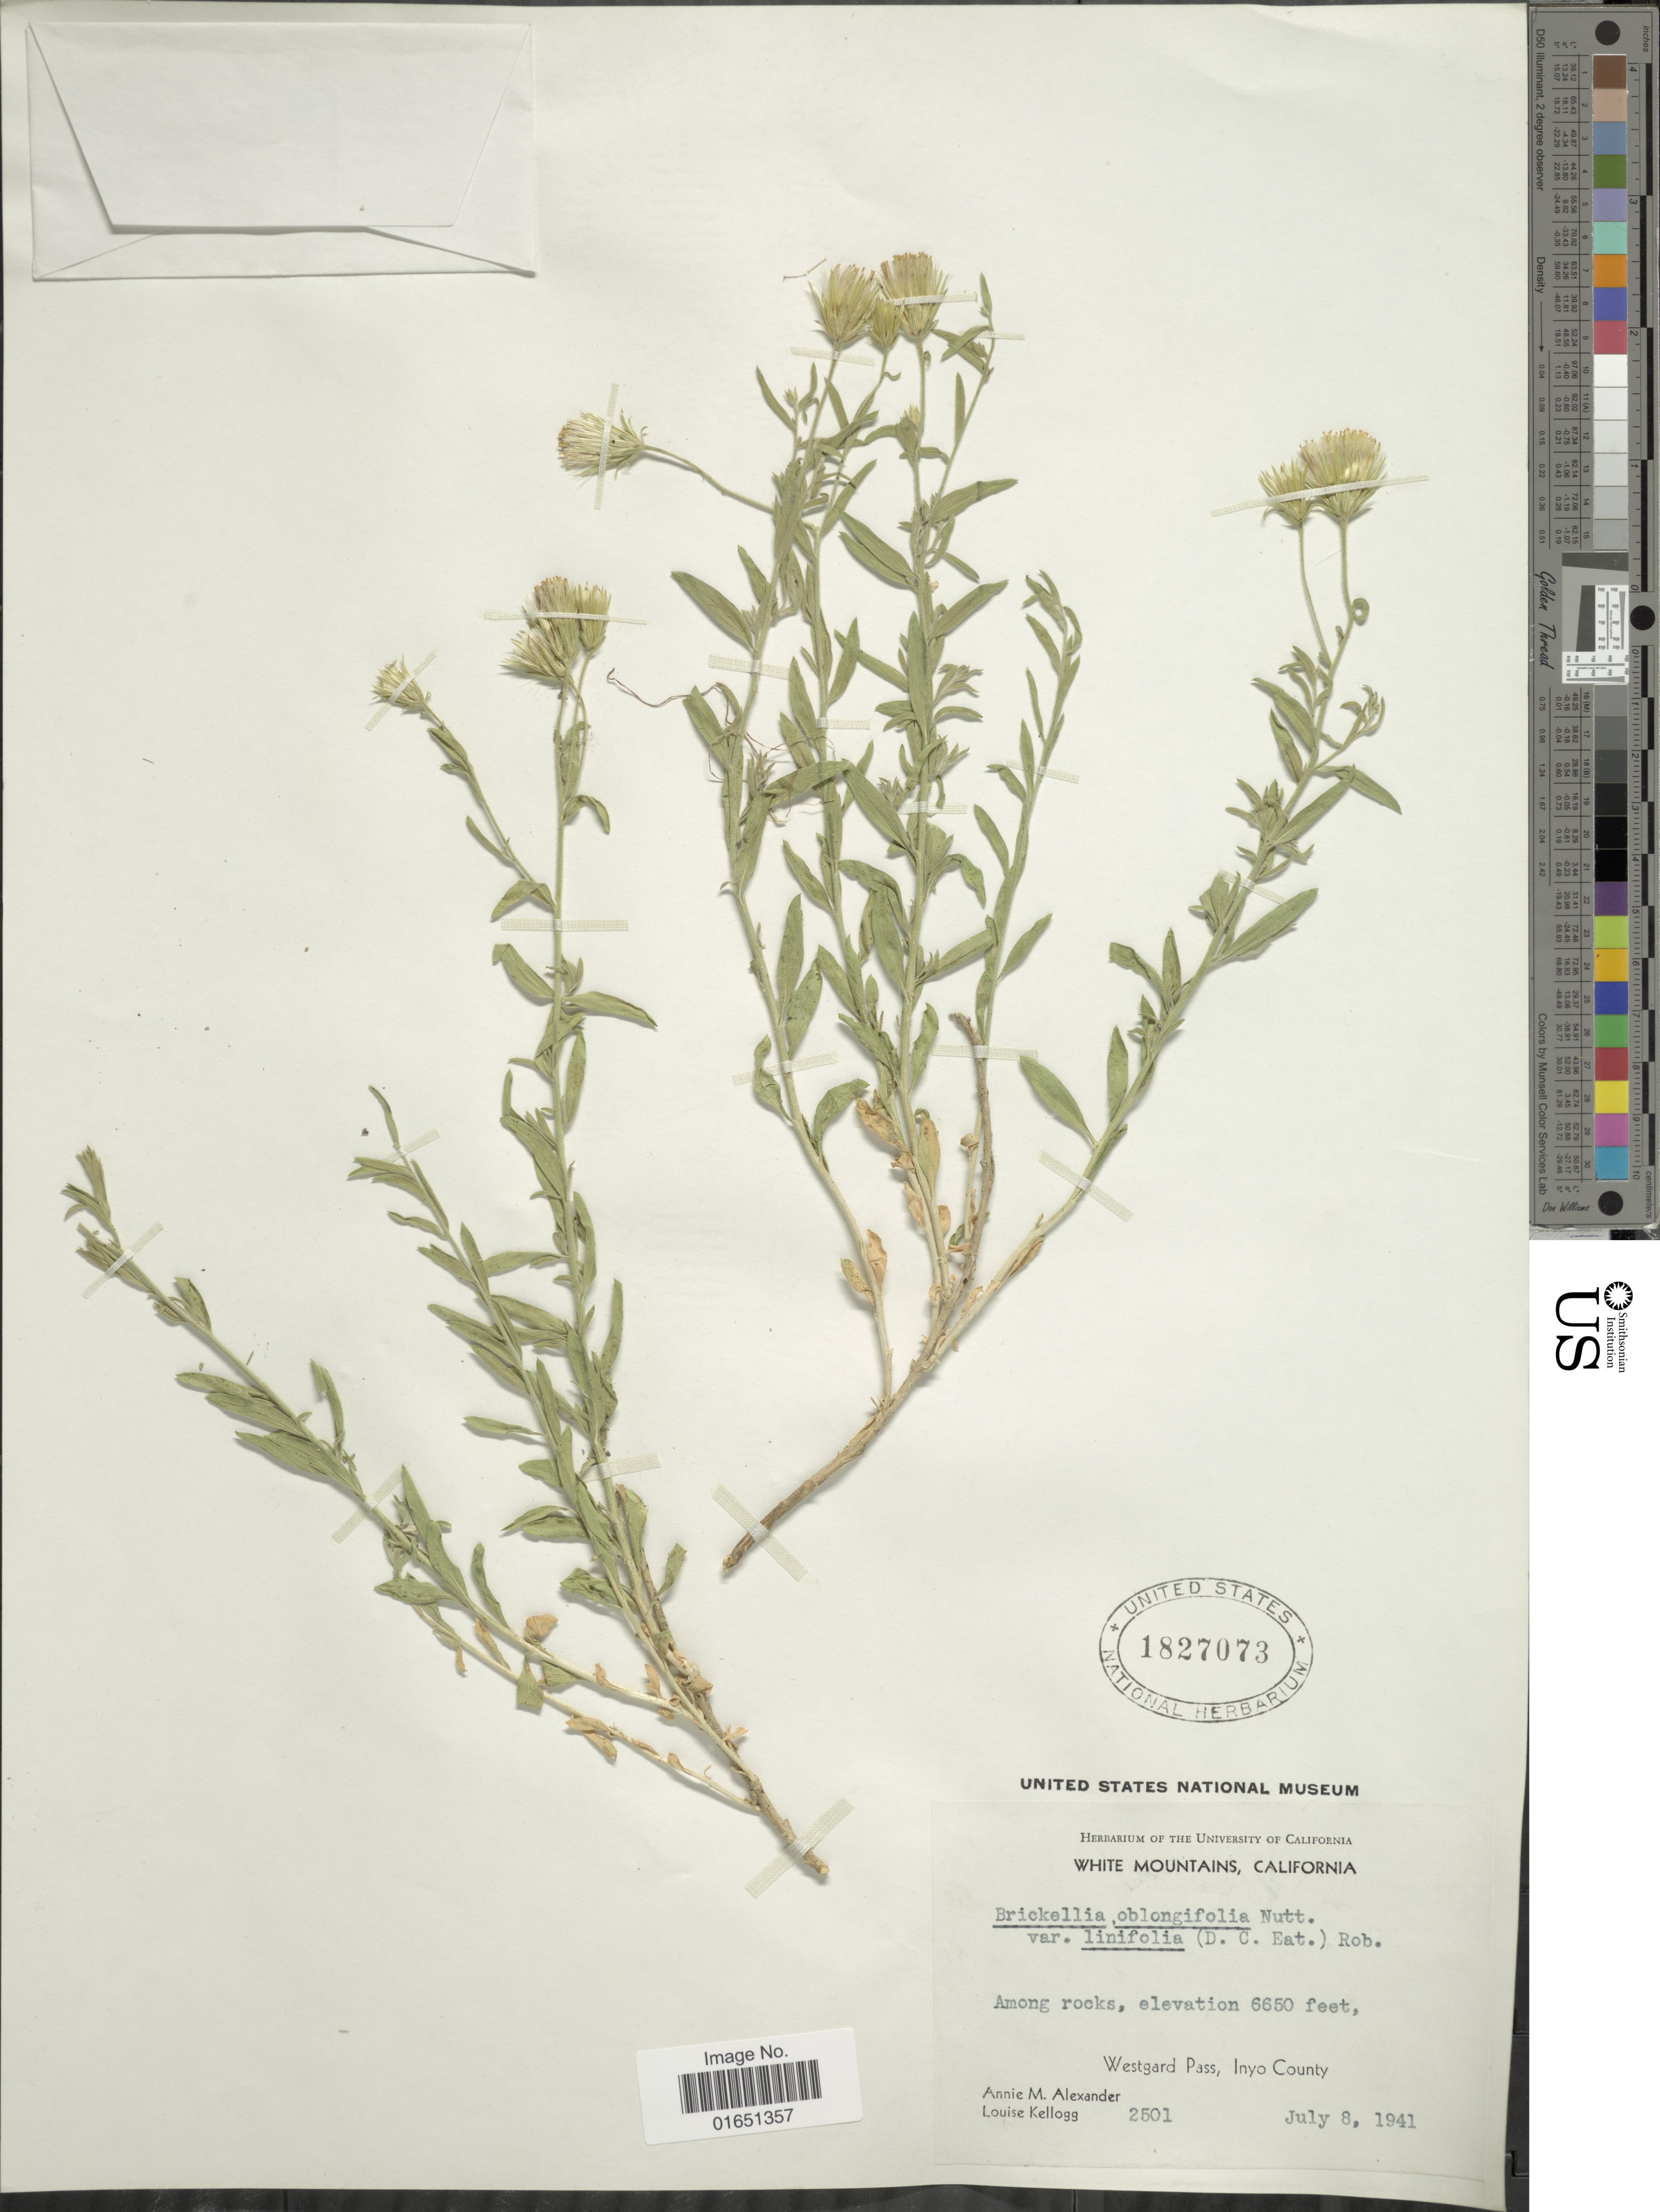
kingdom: Plantae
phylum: Tracheophyta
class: Magnoliopsida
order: Asterales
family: Asteraceae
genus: Brickellia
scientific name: Brickellia oblongifolia var. linifolia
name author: (D.C. Eaton) B.L. Rob.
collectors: A. M. Alexander & L. Kellogg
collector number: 2501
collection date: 1941-07-28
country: United States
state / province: California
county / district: Inyo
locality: White Mountains, Among rocks, Westgard Pass, Inyo County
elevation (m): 2027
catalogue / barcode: US 1827073